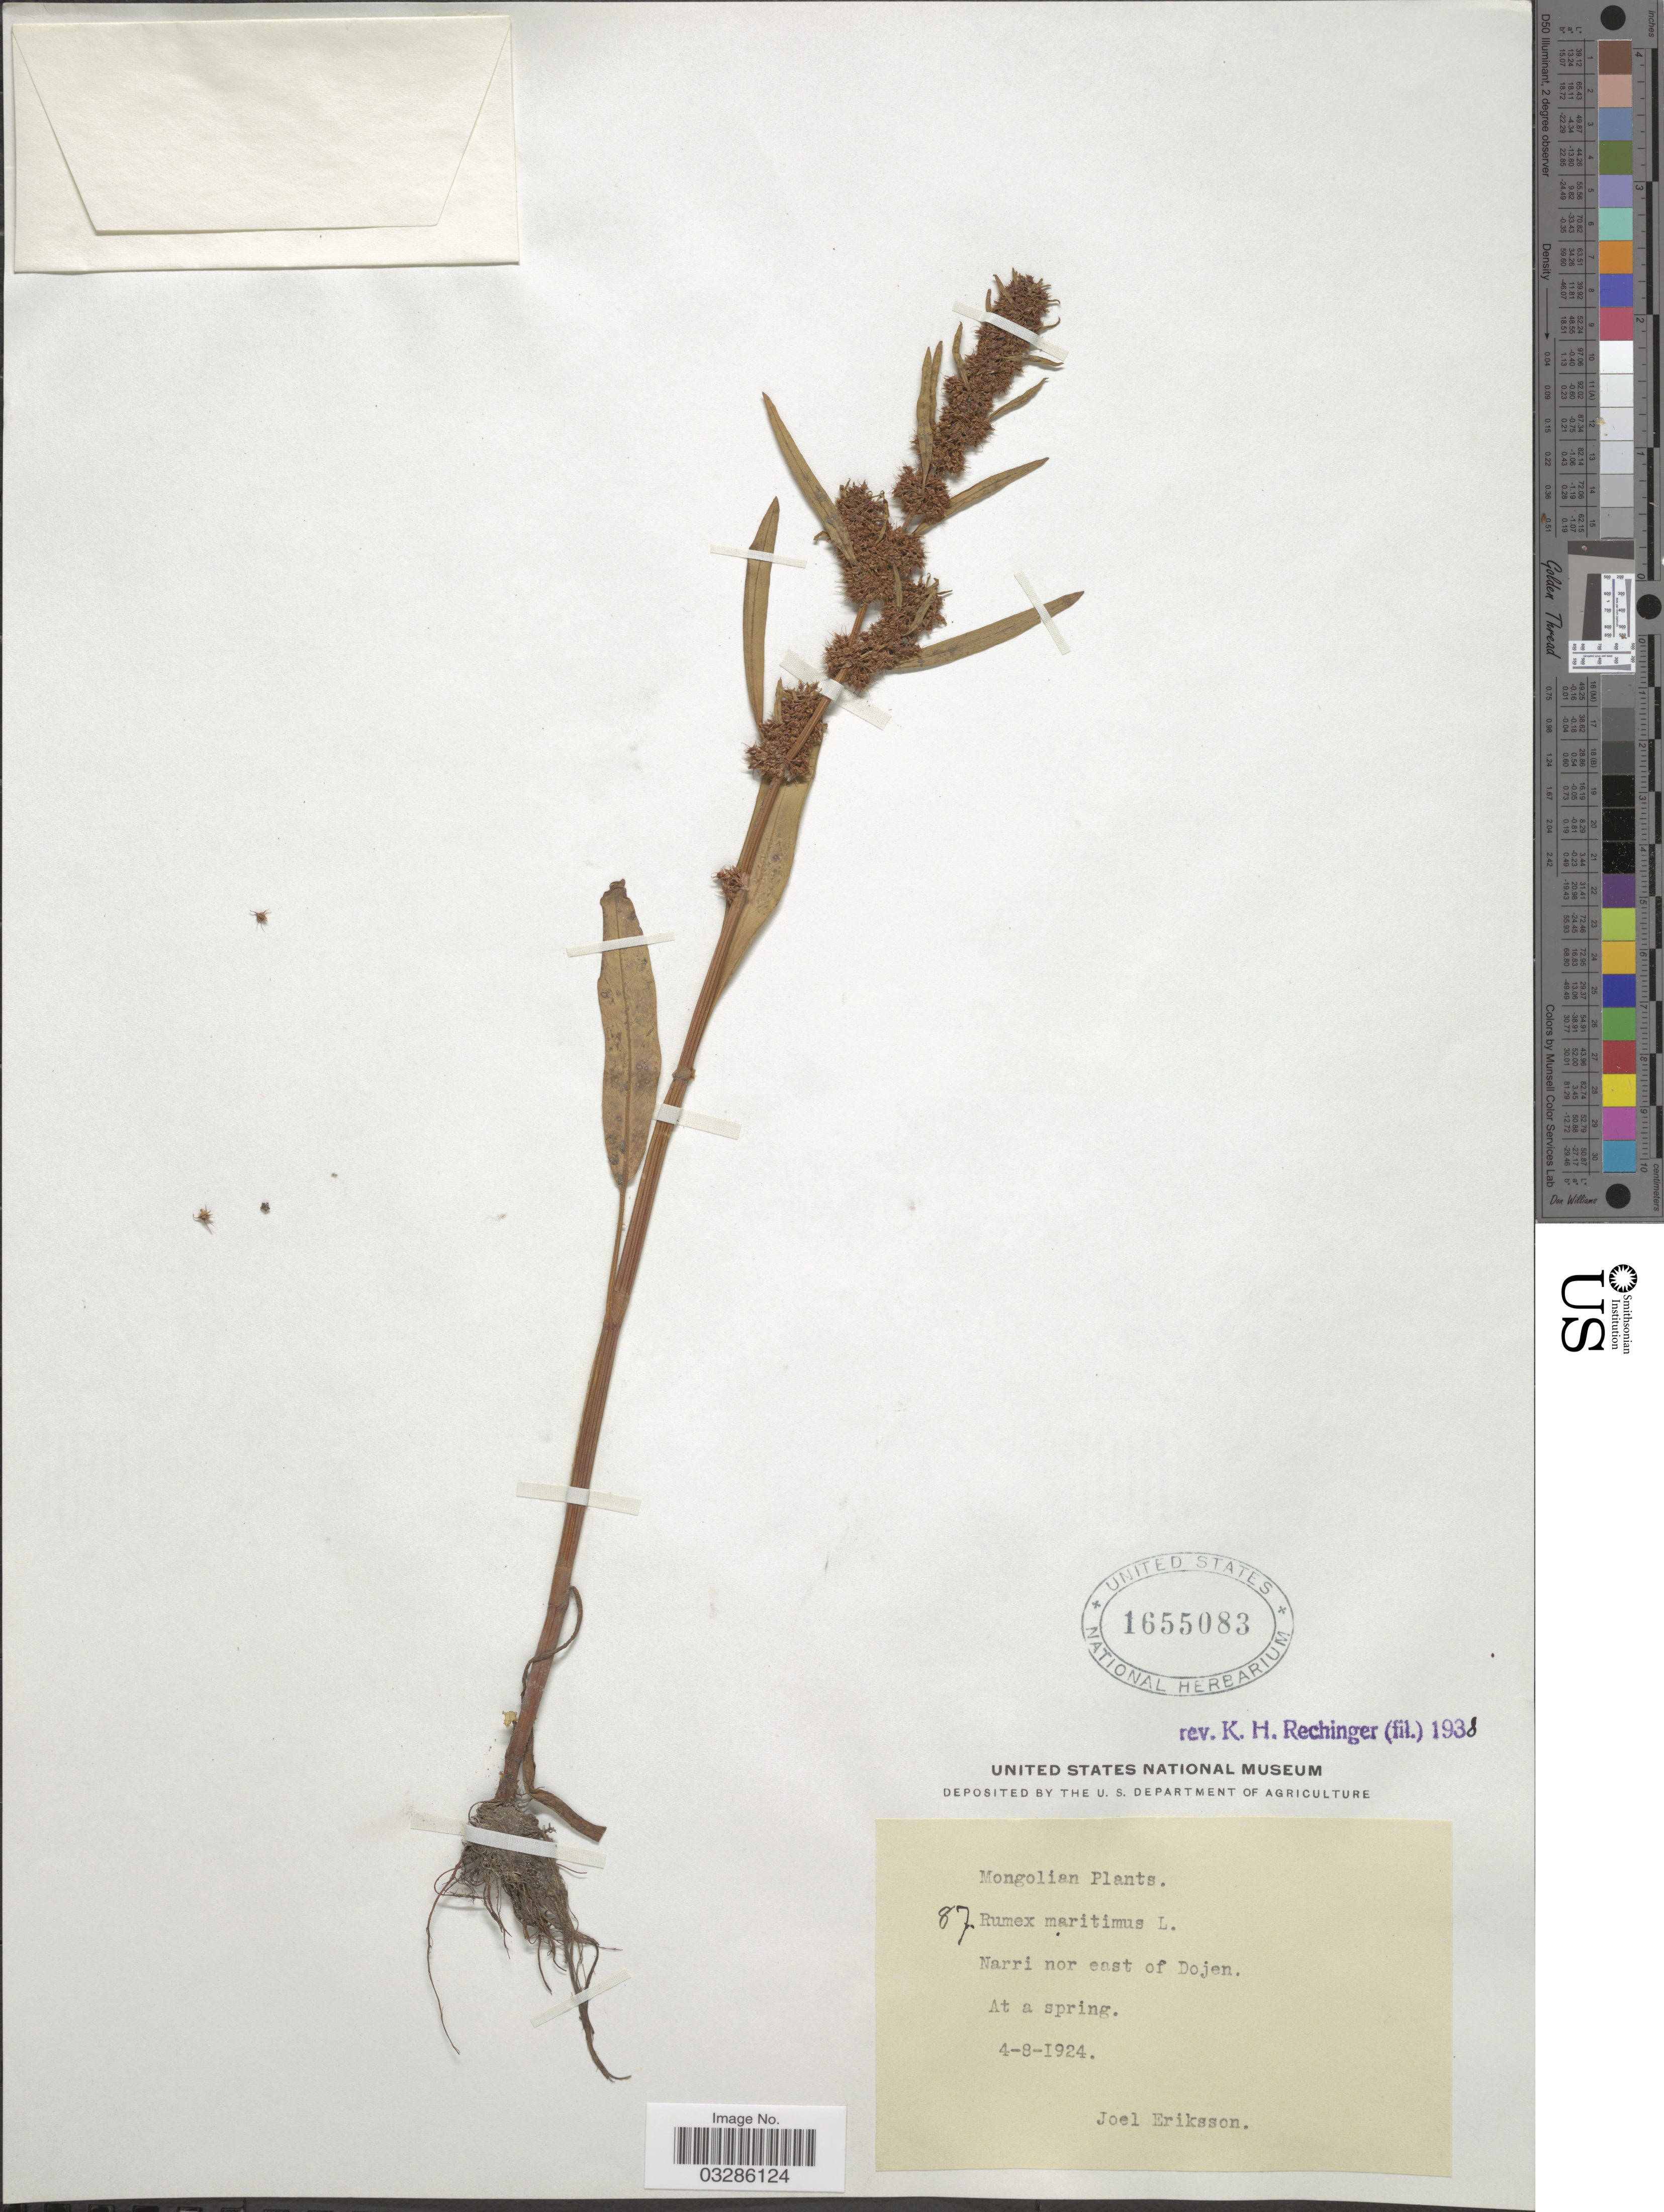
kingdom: Plantae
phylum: Tracheophyta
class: Magnoliopsida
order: Caryophyllales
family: Polygonaceae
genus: Rumex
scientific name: Rumex maritimus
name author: L.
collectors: J. Eriksson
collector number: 87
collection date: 1924-08-04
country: Mongolia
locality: Narri nor east of Dojen.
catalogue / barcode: US 1655083